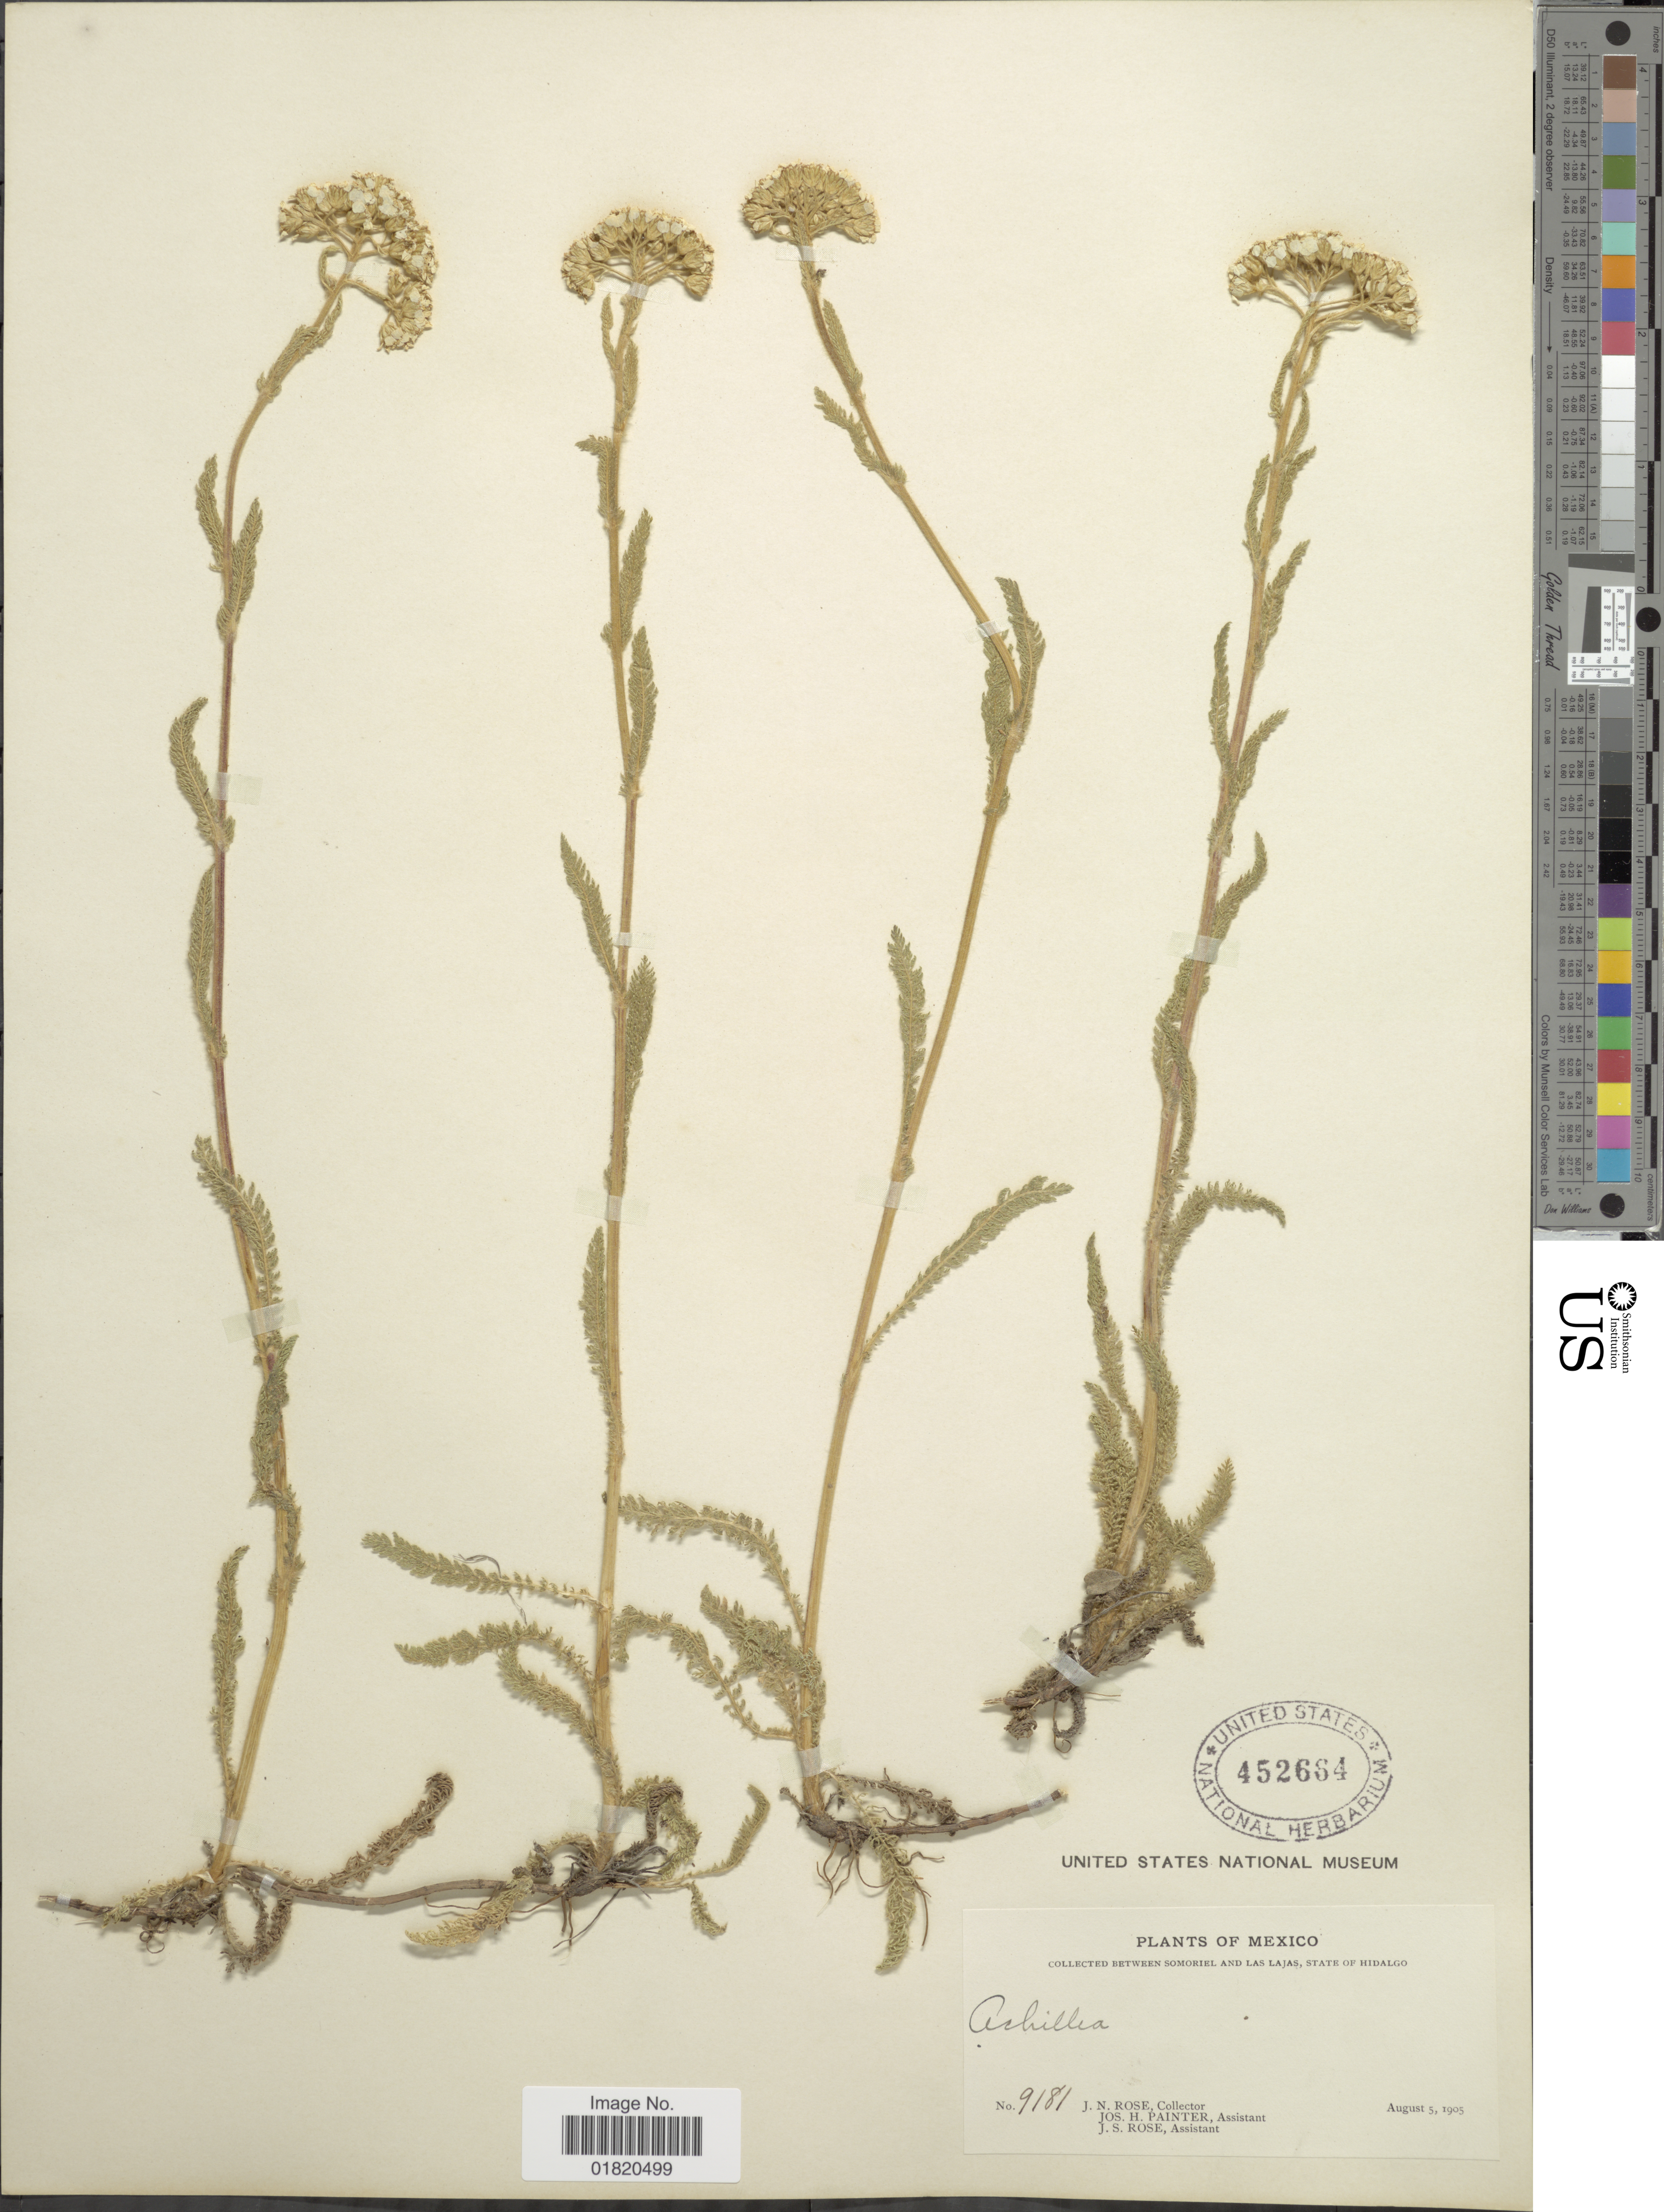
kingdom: Plantae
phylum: Tracheophyta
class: Magnoliopsida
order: Asterales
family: Asteraceae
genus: Achillea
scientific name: Achillea lanulosa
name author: Nutt.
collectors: J. N. Rose, J. H. Painter & J. S. Rose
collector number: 9181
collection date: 1905-08-05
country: Mexico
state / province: Hidalgo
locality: Between Somoriel and Las Lajas.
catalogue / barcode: US 452684